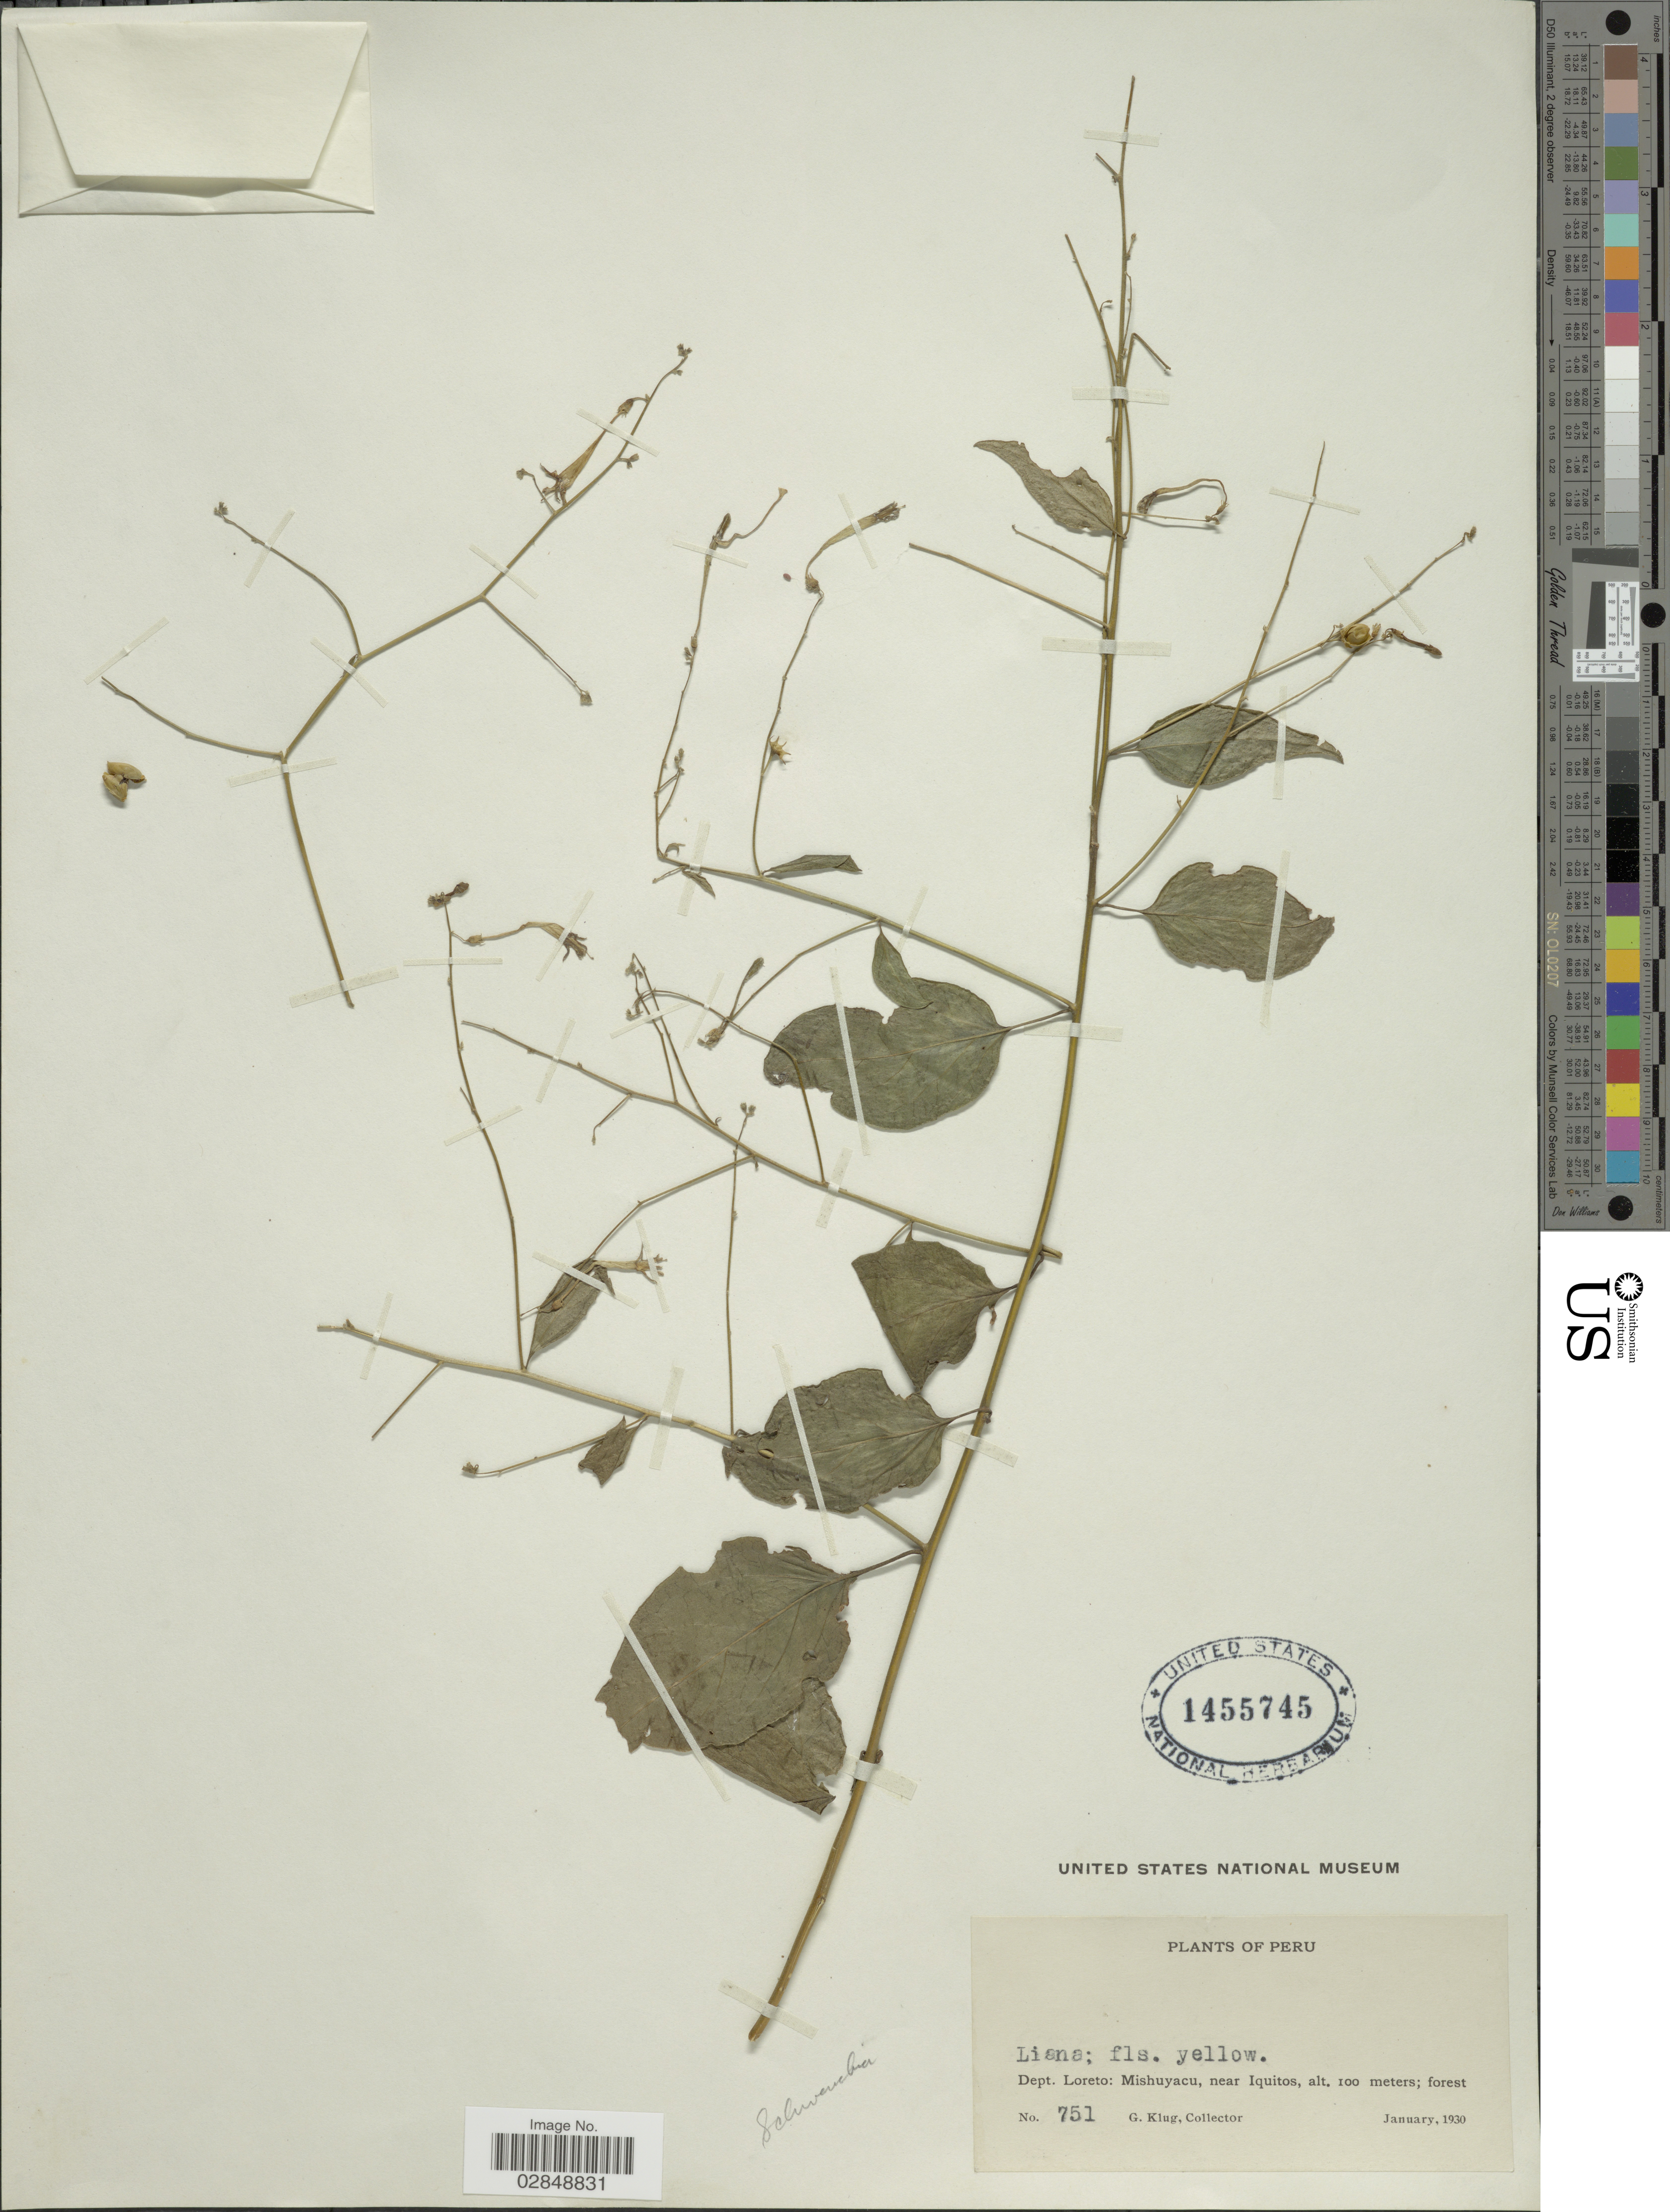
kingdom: Plantae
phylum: Tracheophyta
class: Magnoliopsida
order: Solanales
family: Solanaceae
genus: Schwenckia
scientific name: Schwenckia sp.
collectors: G. Klug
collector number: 751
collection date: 1930-01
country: Peru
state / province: Loreto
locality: Dept. Loreto: Mishuyacu, near Iquitos.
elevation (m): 100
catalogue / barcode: US 1455745